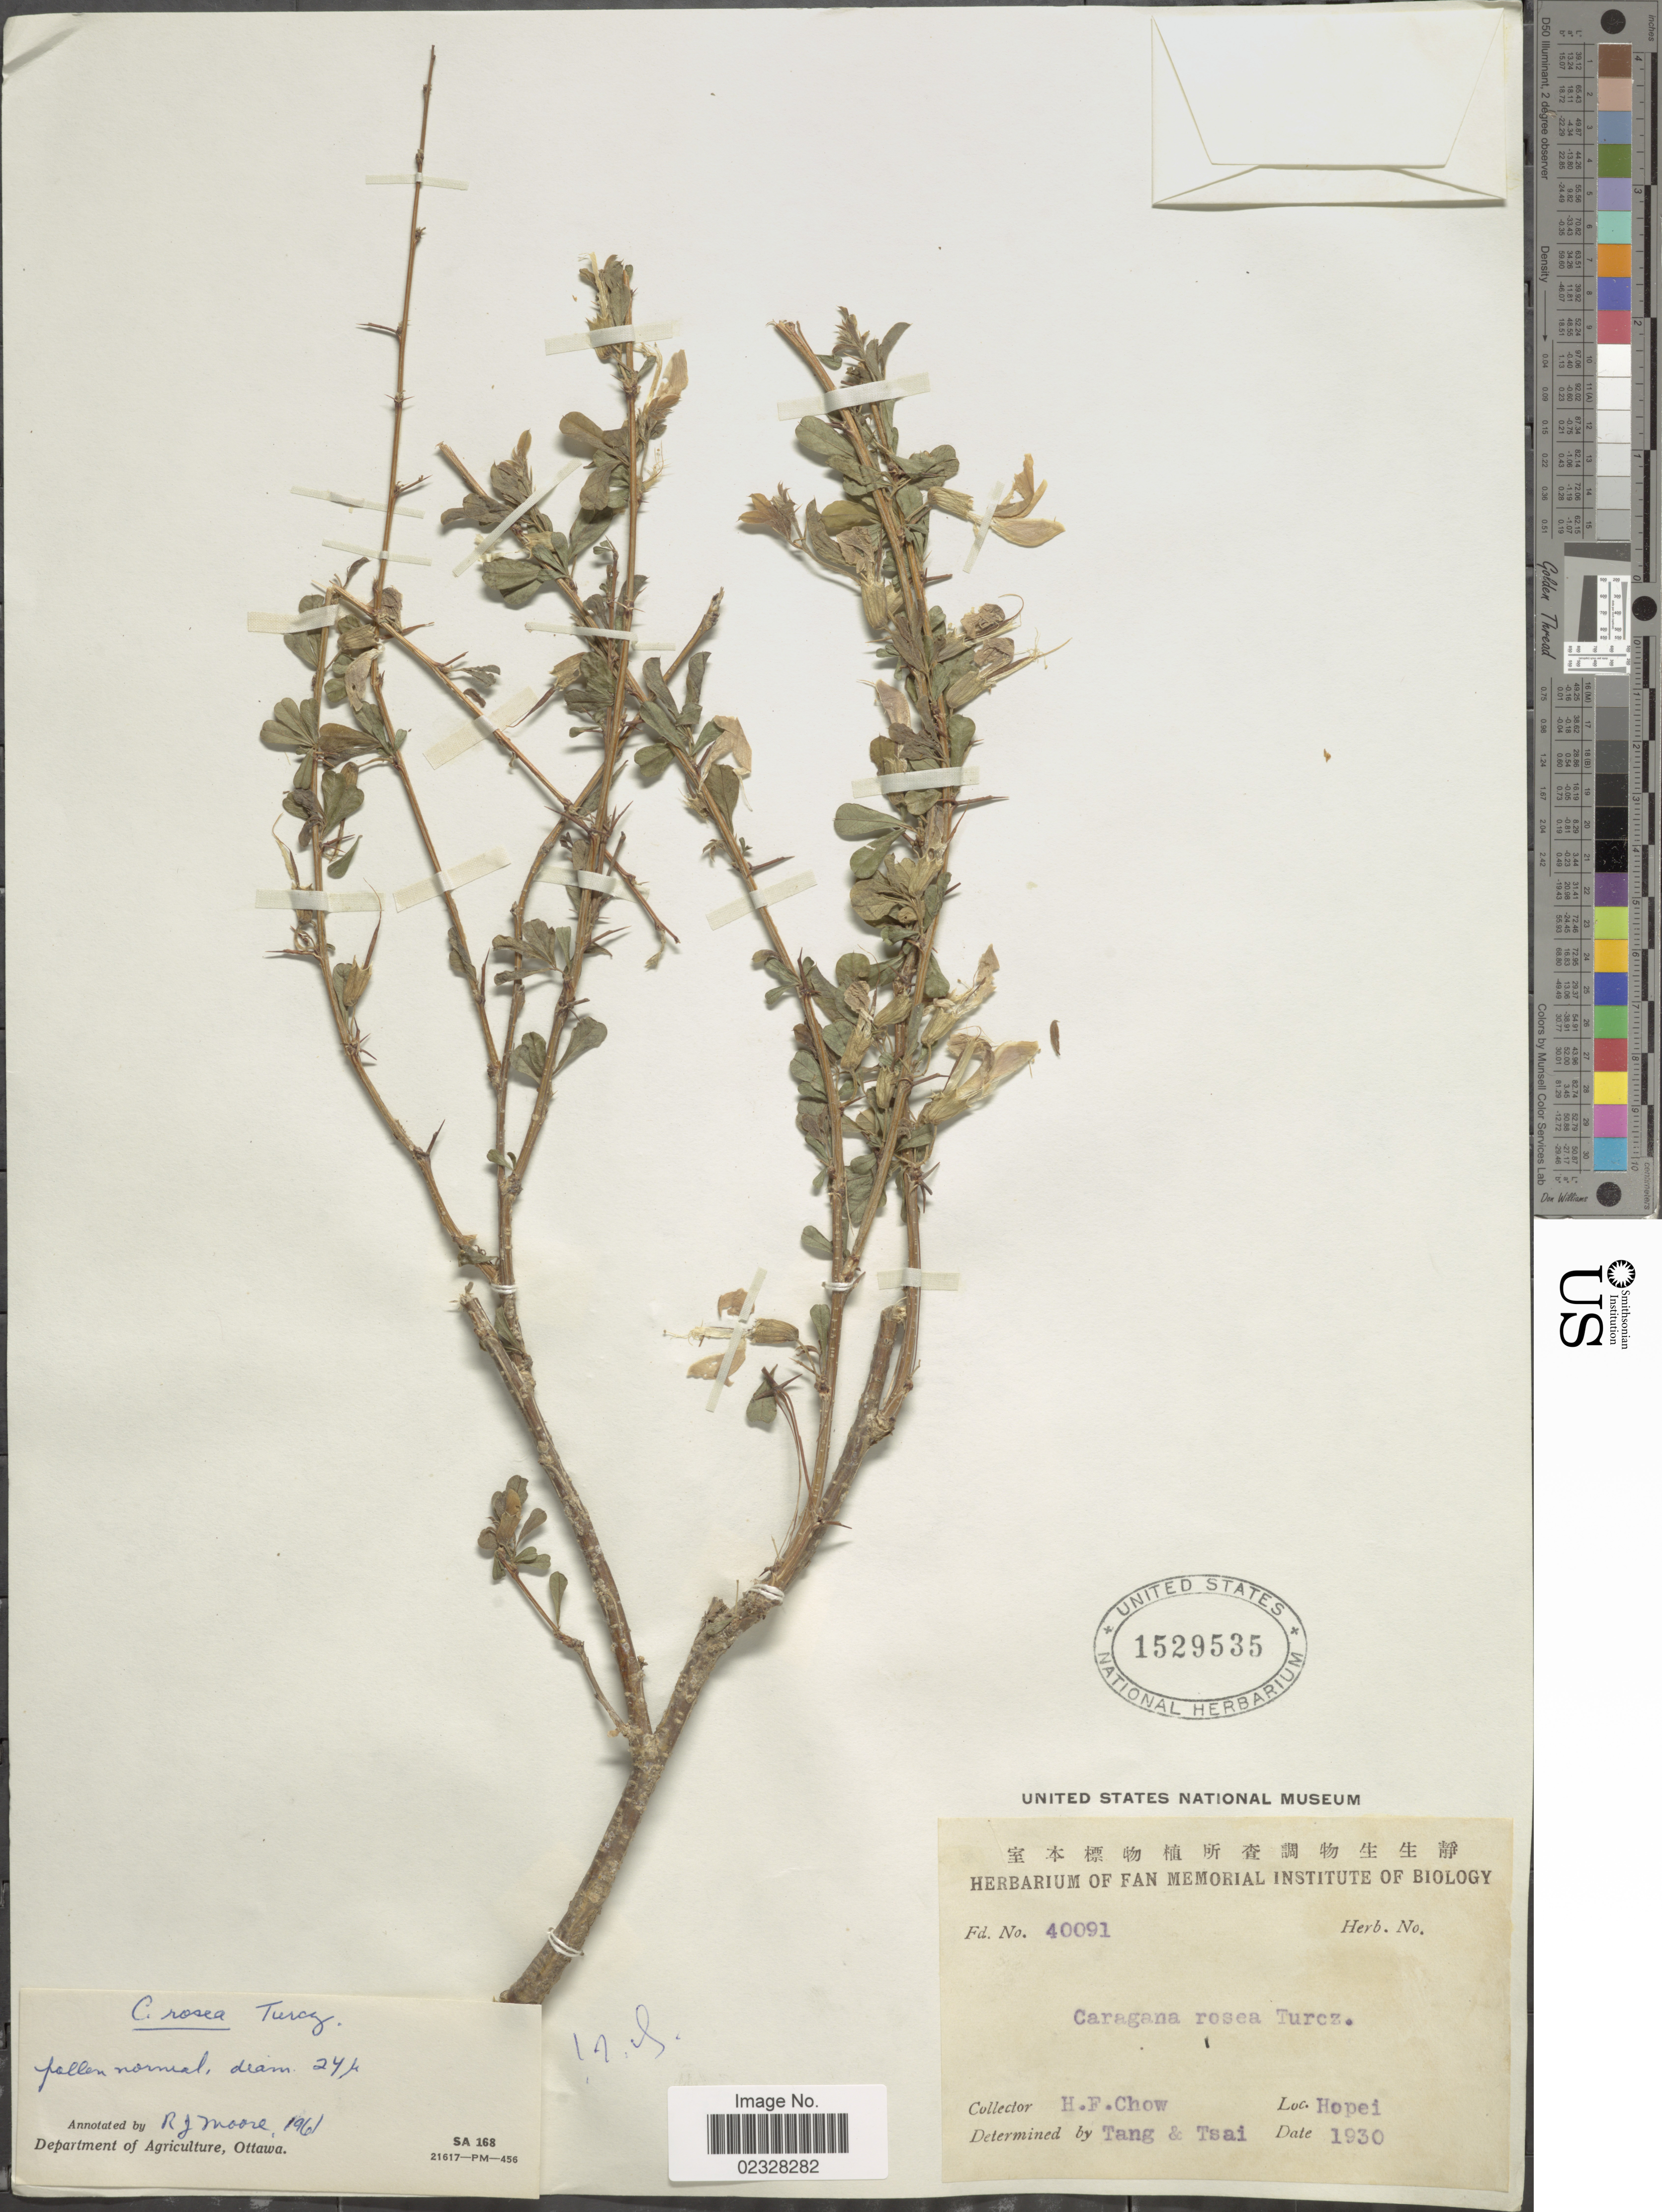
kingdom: Plantae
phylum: Tracheophyta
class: Magnoliopsida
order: Fabales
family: Fabaceae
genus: Caragana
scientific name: Caragana rosea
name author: Maxim.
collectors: H. Chow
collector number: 40091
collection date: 1930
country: China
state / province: Hebei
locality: Hopei.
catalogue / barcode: US 1529535